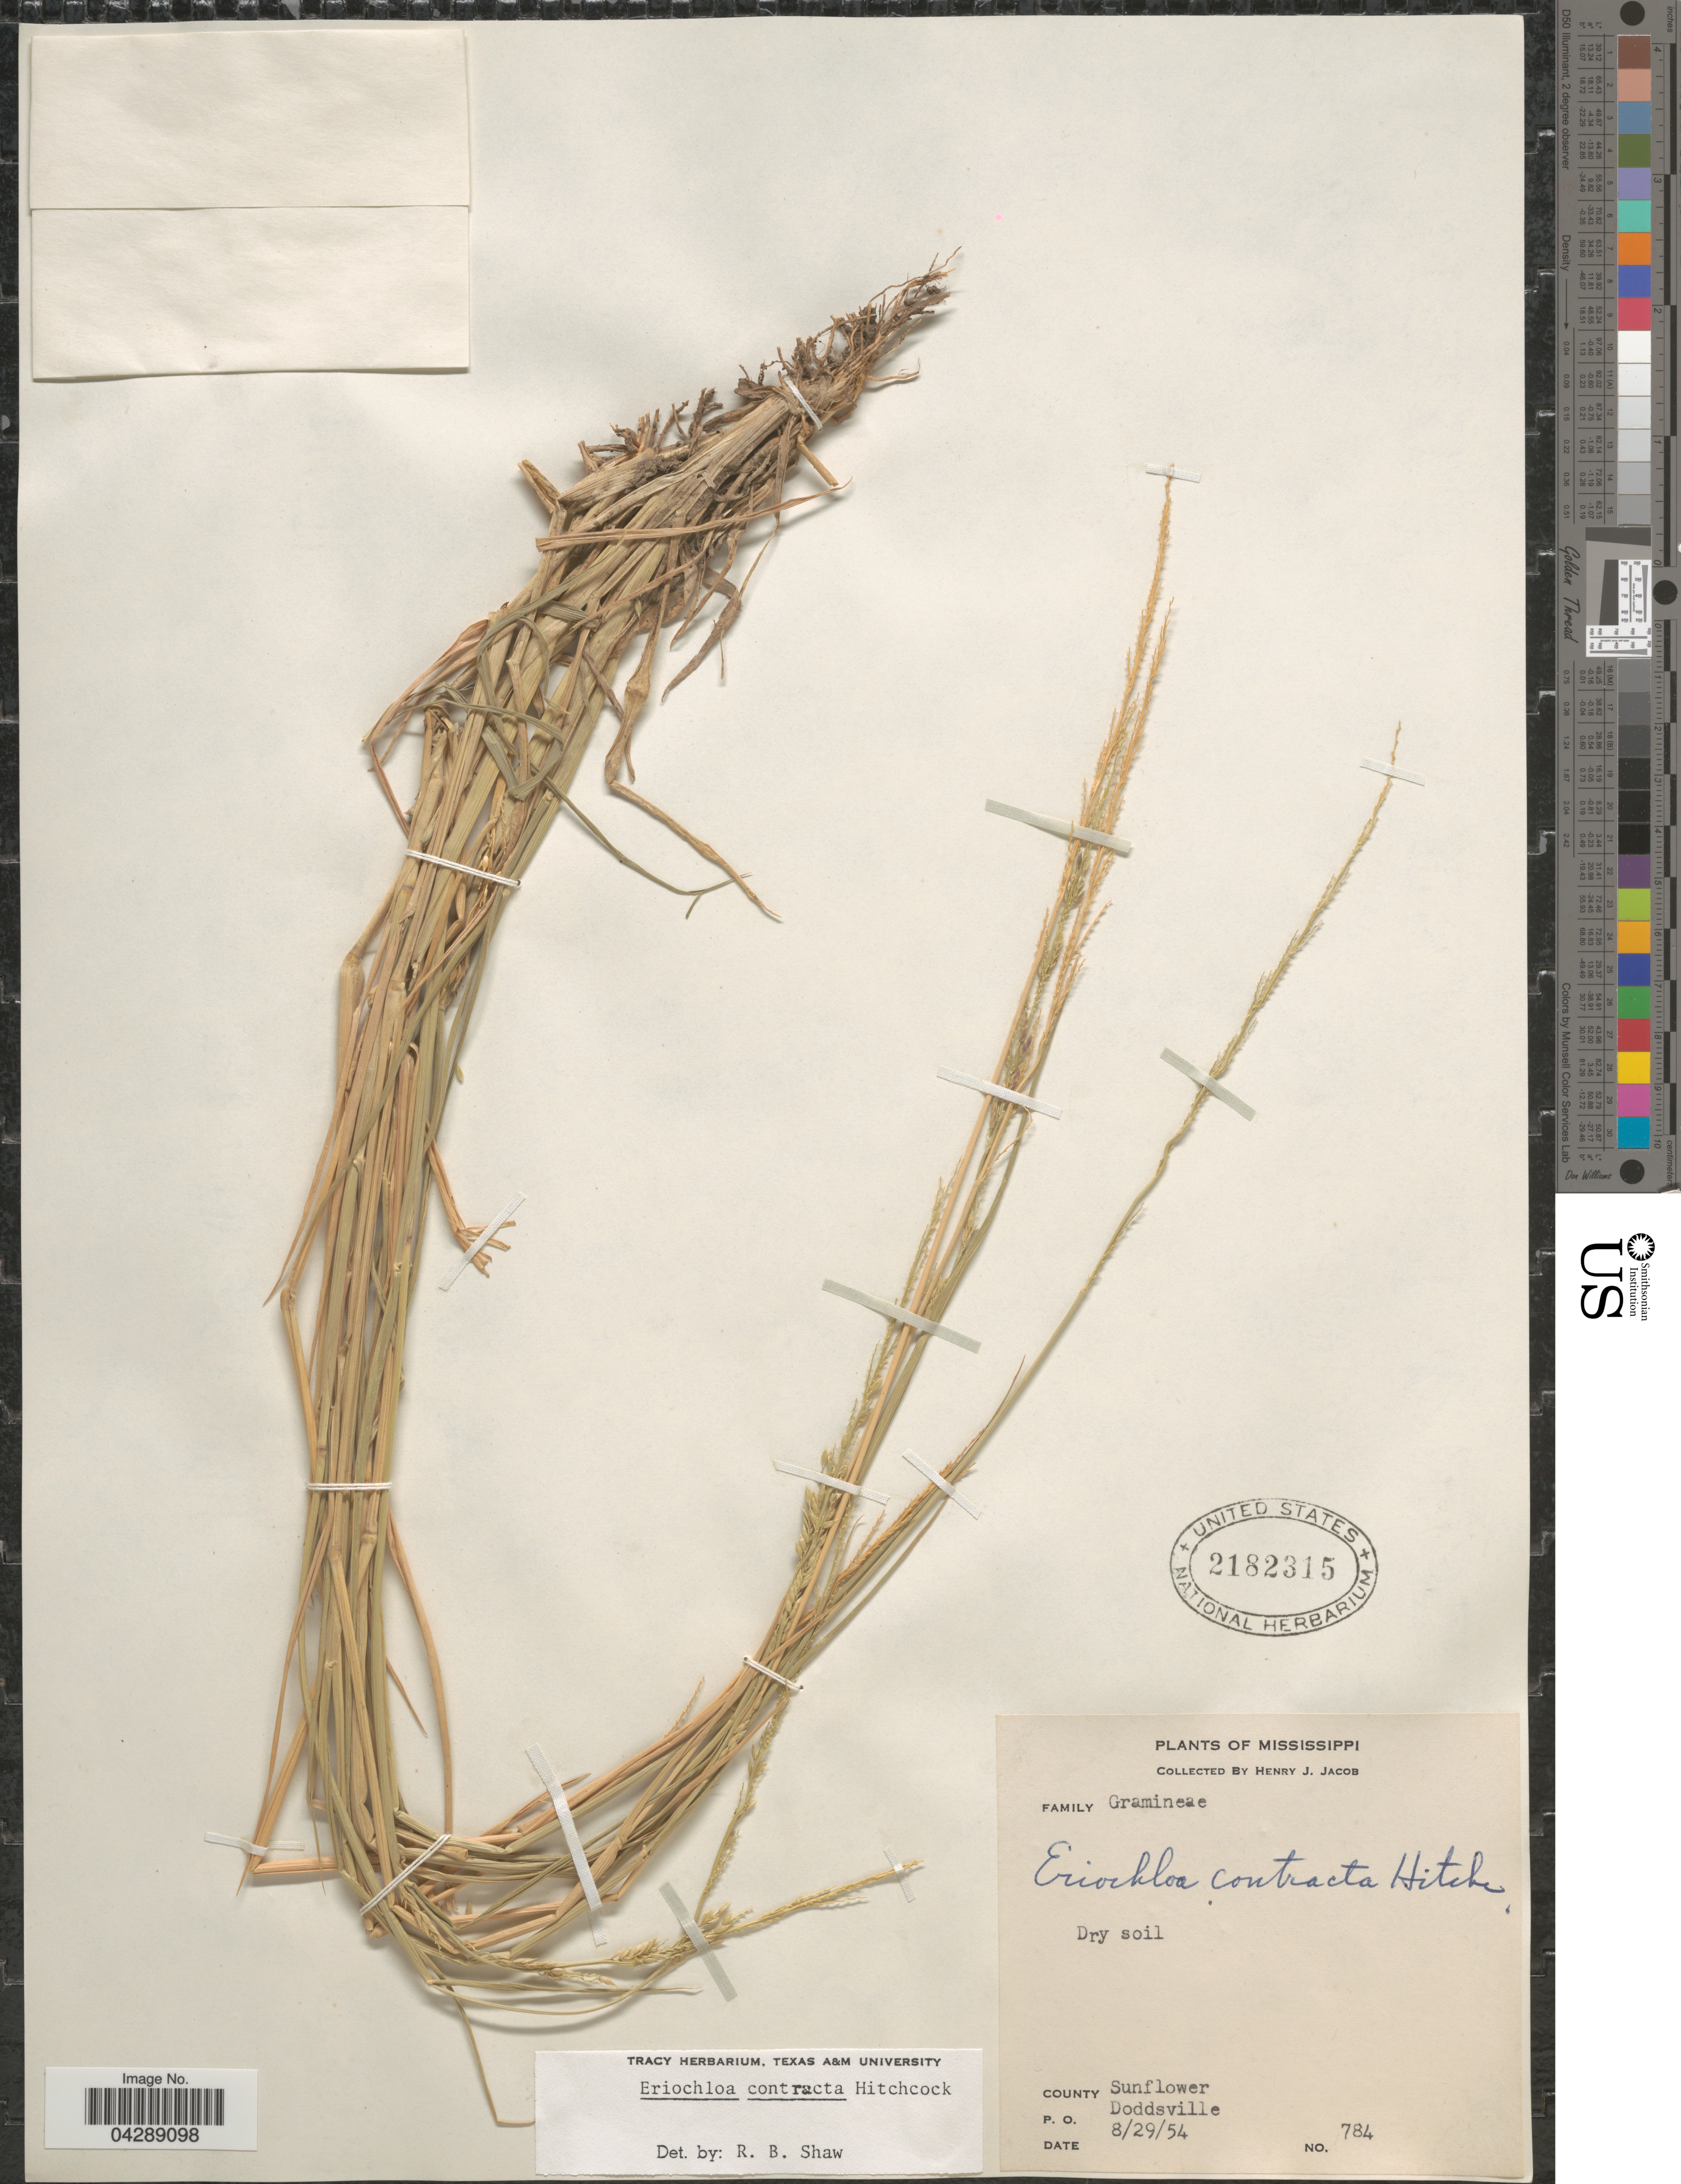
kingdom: Plantae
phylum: Tracheophyta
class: Liliopsida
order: Poales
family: Poaceae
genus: Eriochloa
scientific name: Eriochloa contracta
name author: Hitchc.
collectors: H. Jacob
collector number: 784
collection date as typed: Transcribed d/m/y: 29/8/54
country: United States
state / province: Mississippi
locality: County Sunflower. P. O. Doddsville.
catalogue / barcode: US 2182315